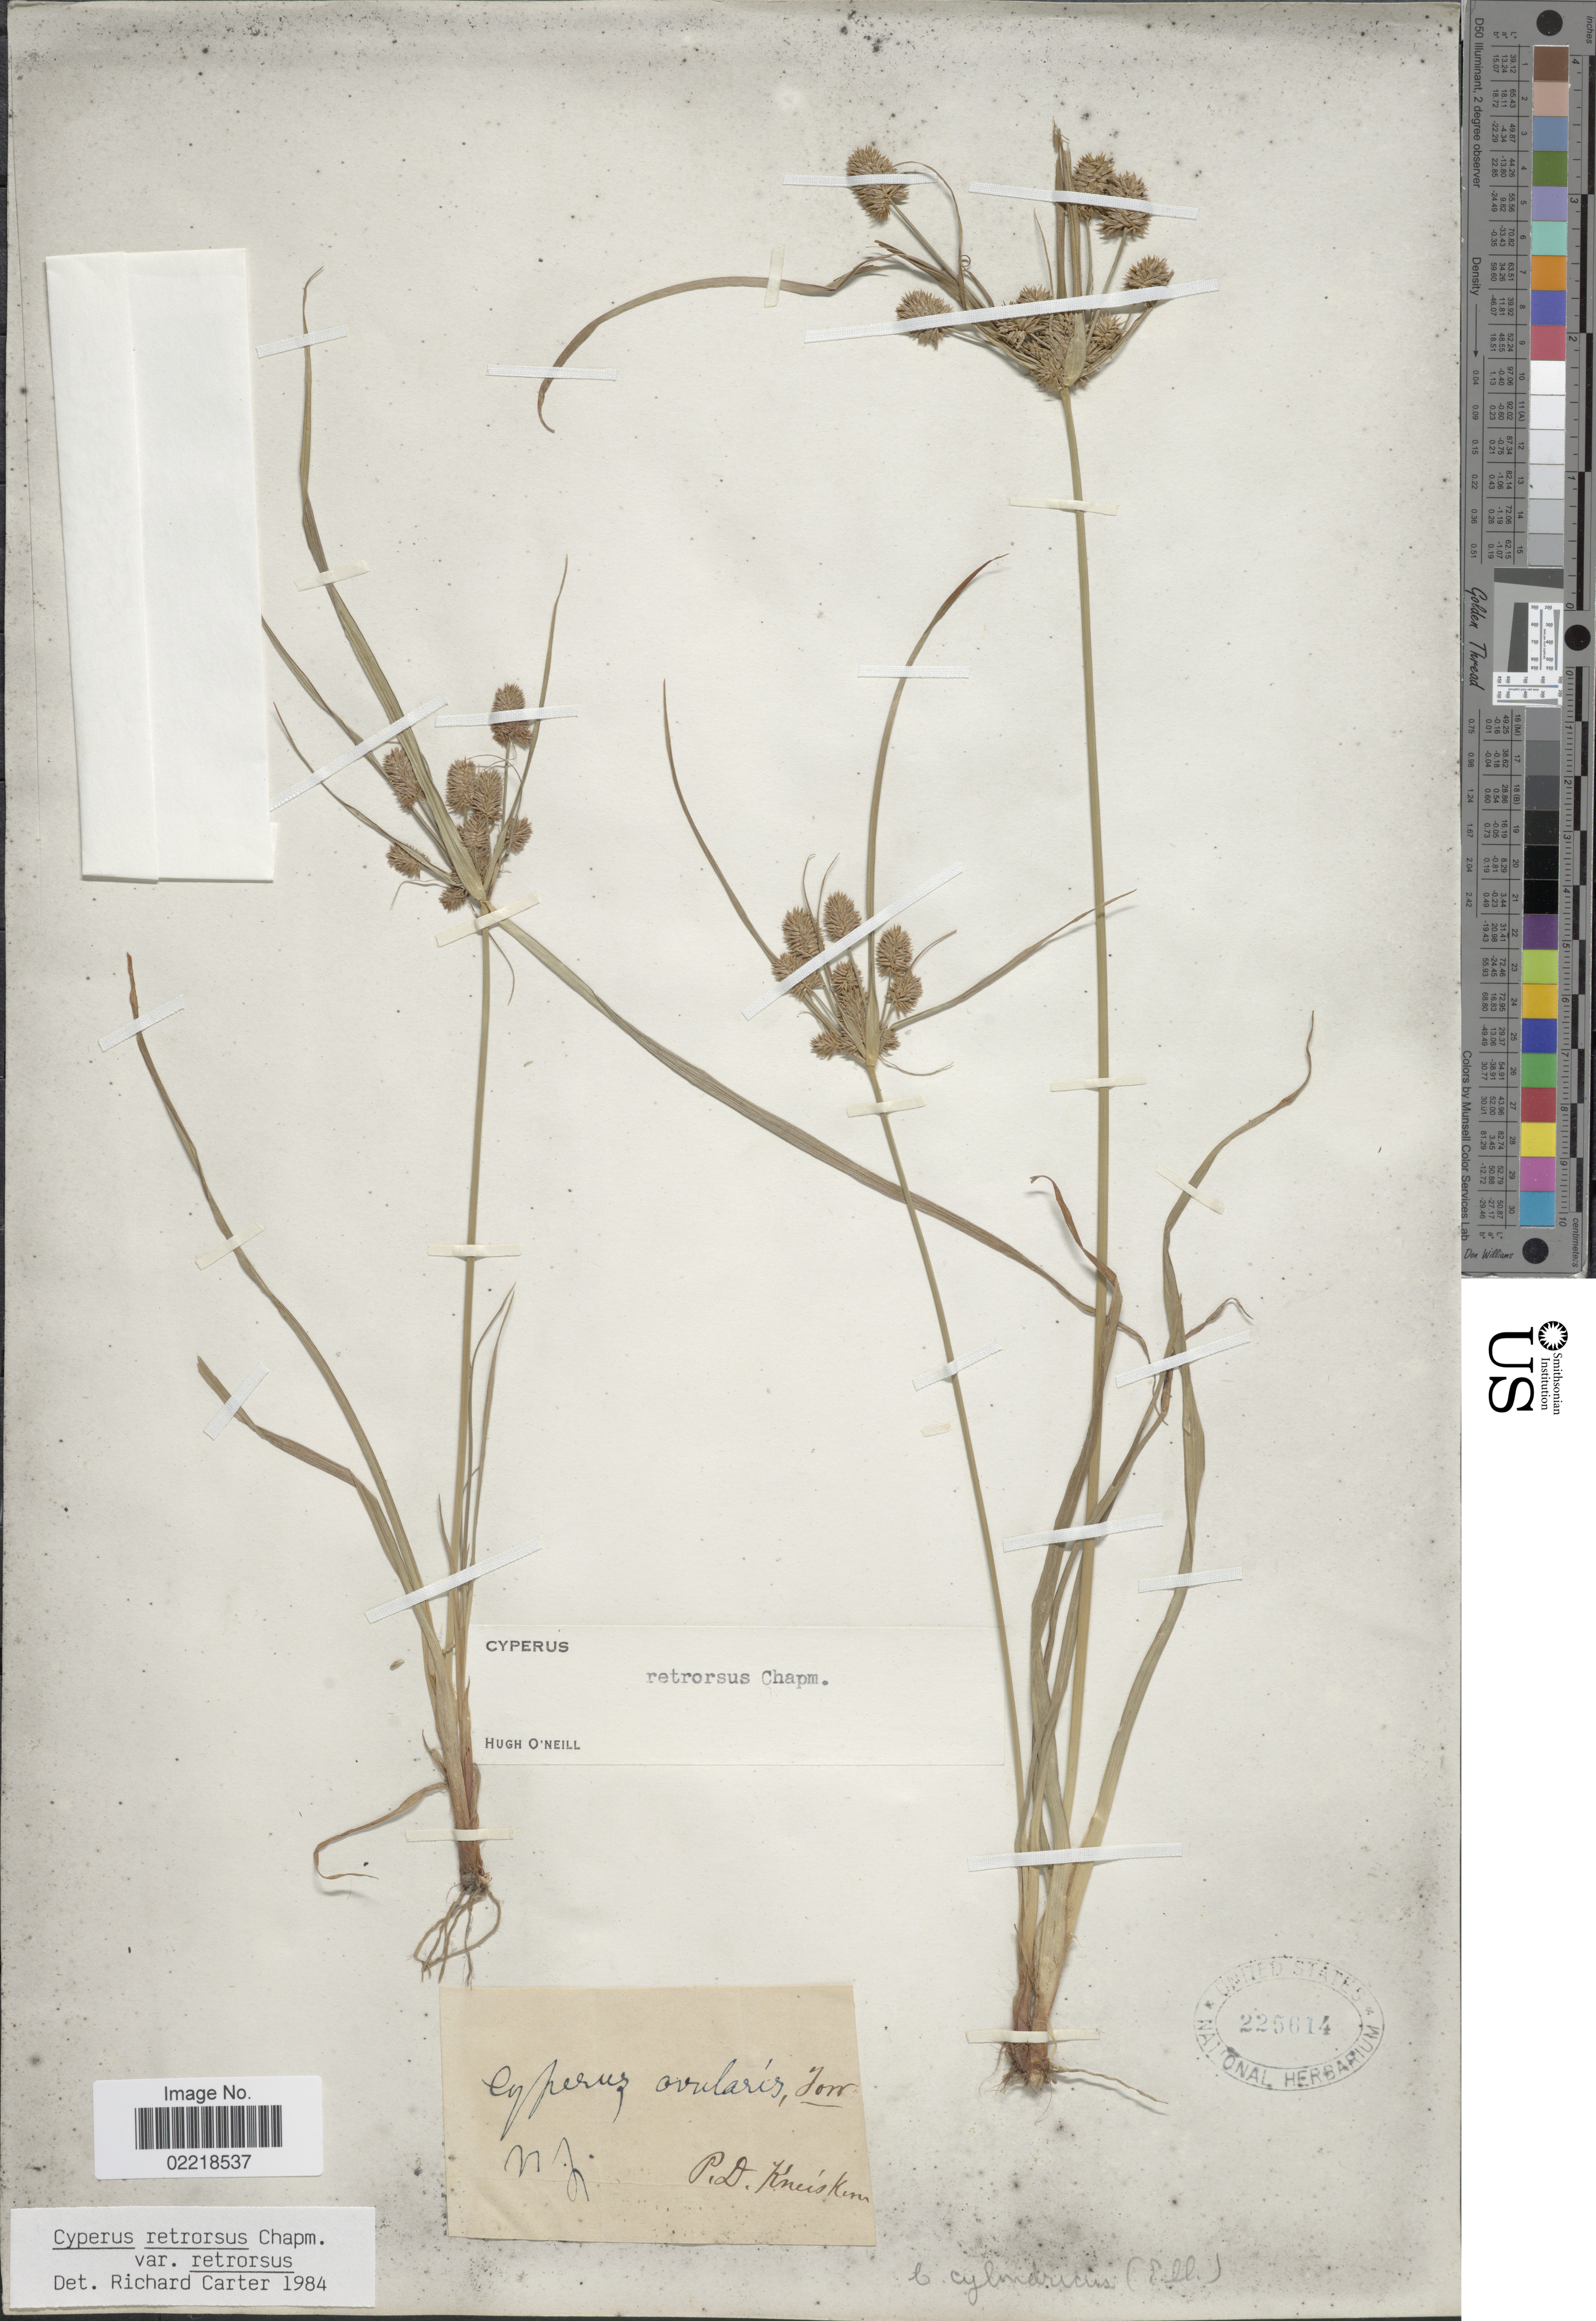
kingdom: Plantae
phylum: Tracheophyta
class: Liliopsida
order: Poales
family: Cyperaceae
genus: Cyperus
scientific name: Cyperus retrorsus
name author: Chapm.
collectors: P. Kneiskern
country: United States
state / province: New Jersey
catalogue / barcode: US 225614